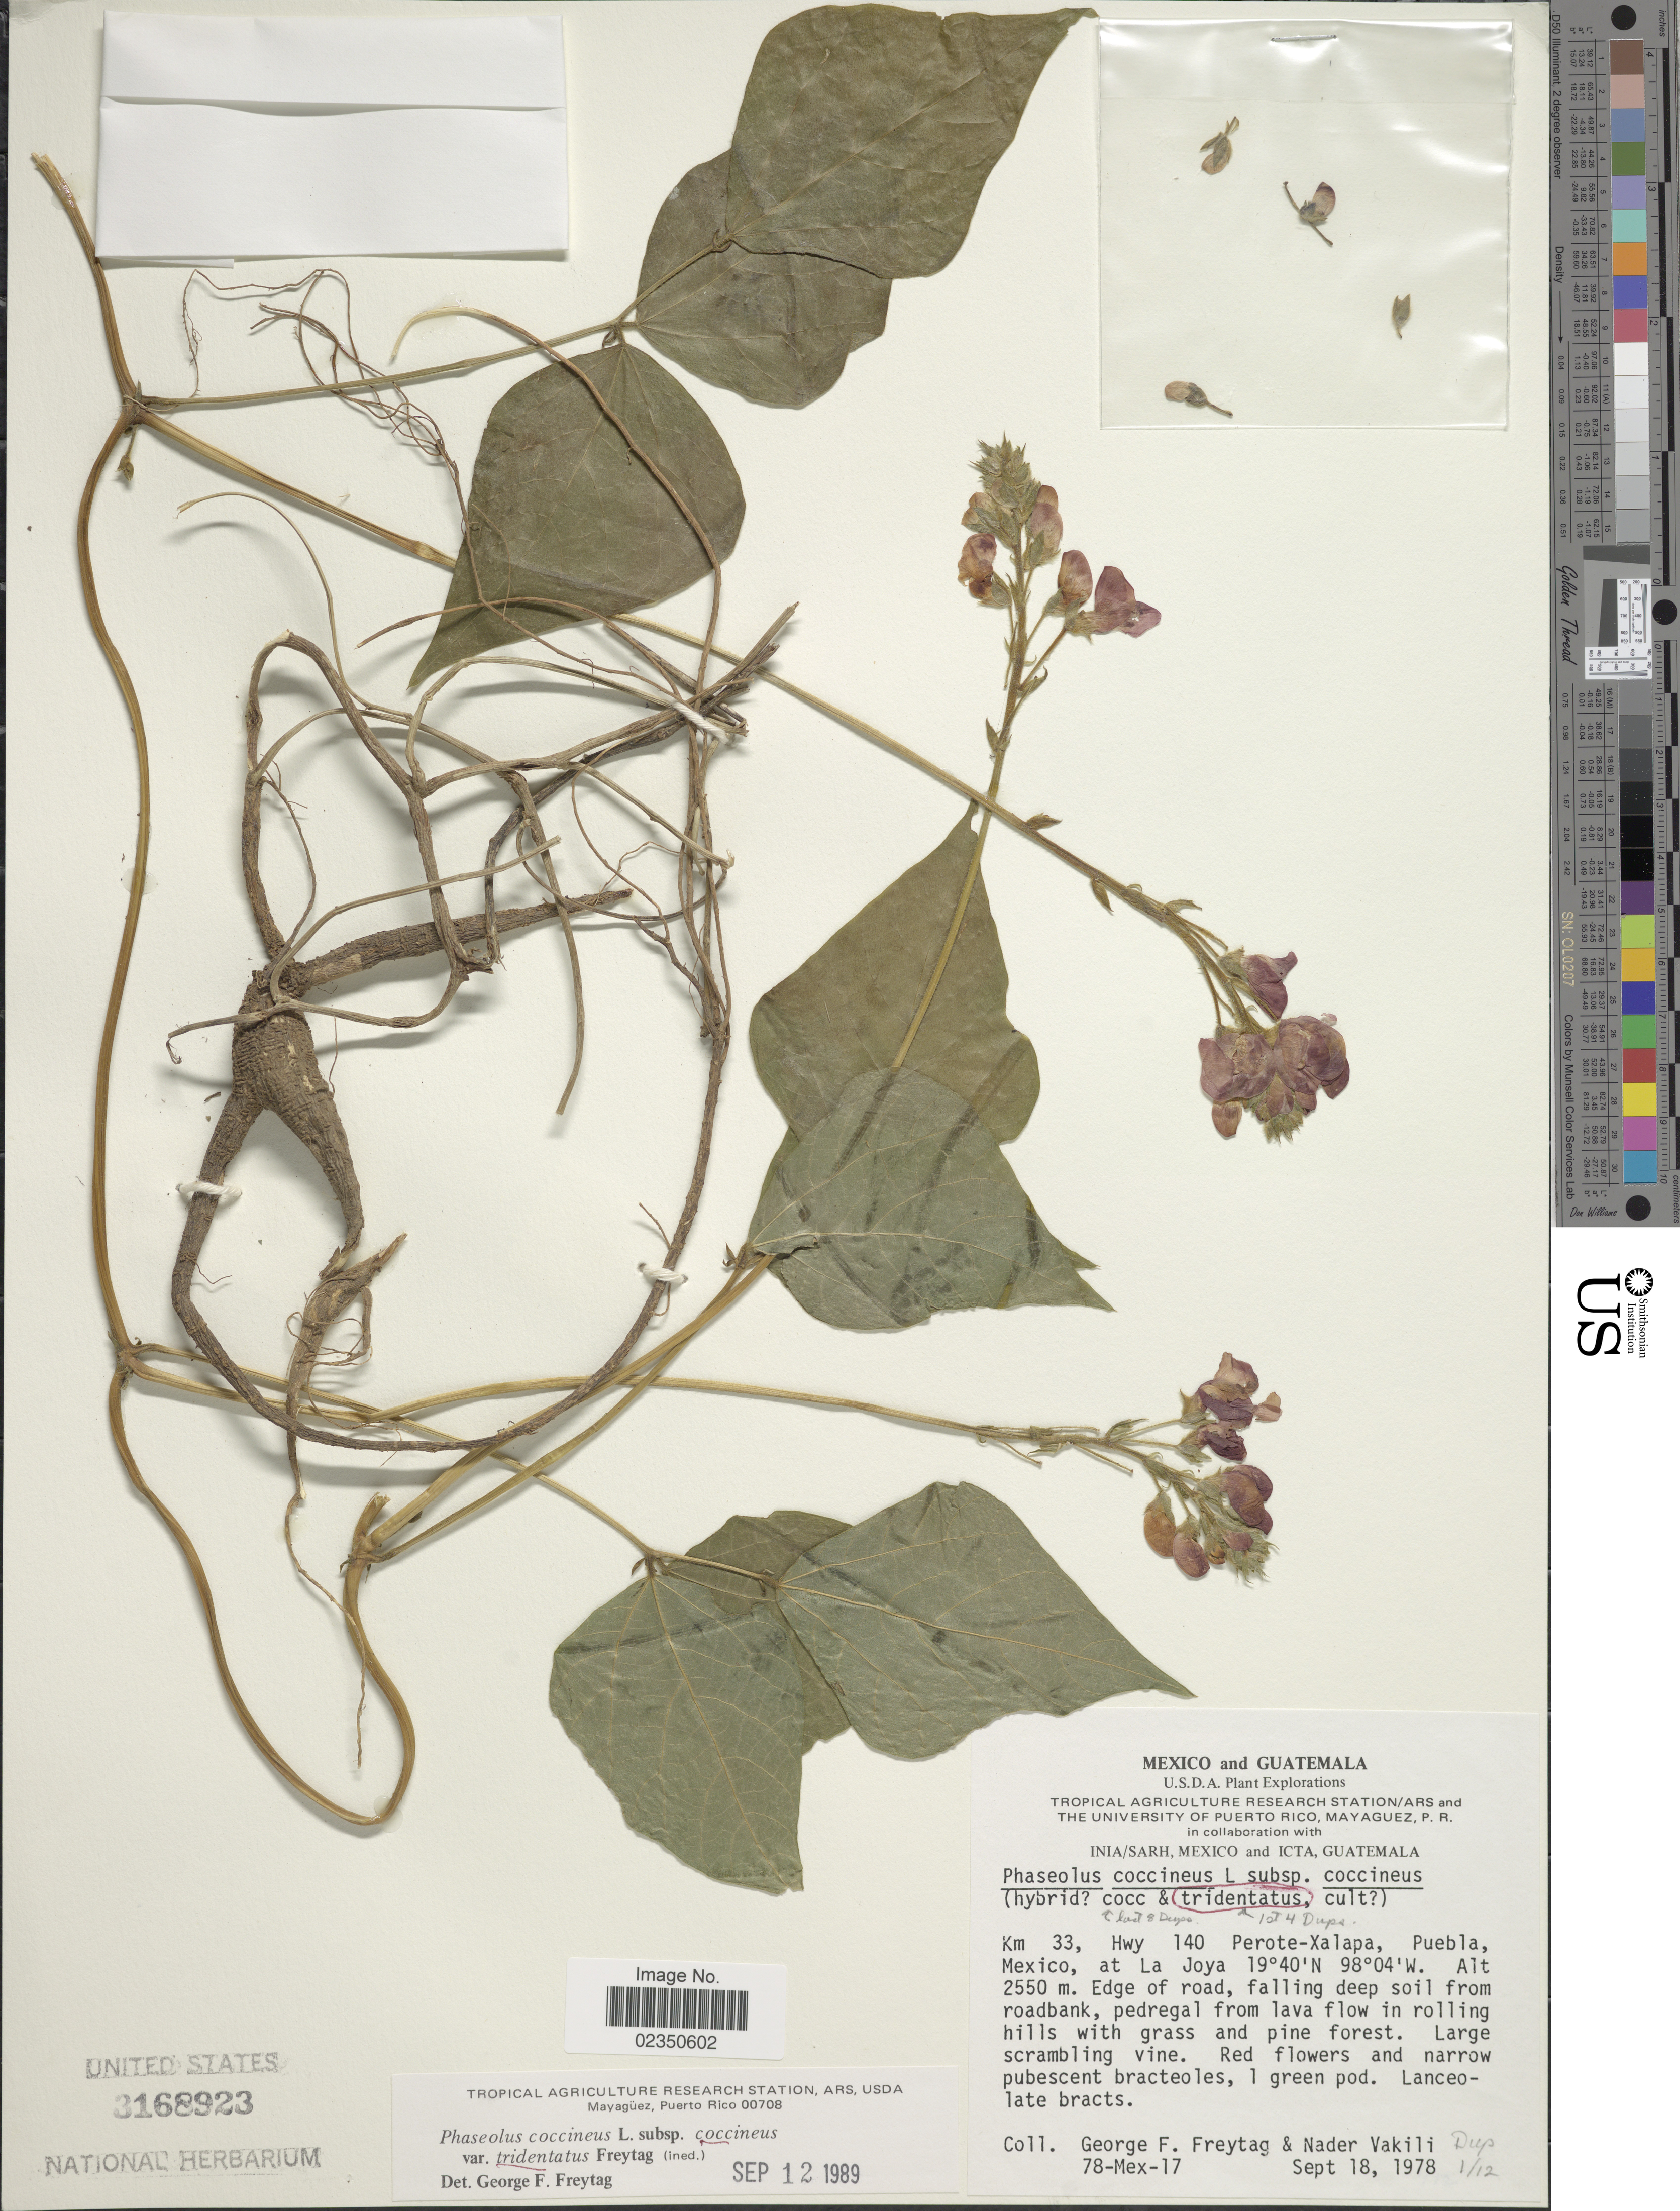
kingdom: Plantae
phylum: Tracheophyta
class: Magnoliopsida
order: Fabales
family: Fabaceae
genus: Phaseolus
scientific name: Phaseolus coccineus var. tridentatus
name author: Freytag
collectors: G. F. Freytag & N. Vakili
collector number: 78-Mex-17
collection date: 1978-09-18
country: Mexico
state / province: Puebla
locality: Km 33, Hwy 140 Perote-Xalapa, at La Joya, edge of road, falling deep soil from roadbank.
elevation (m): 2550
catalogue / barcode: US 3168923